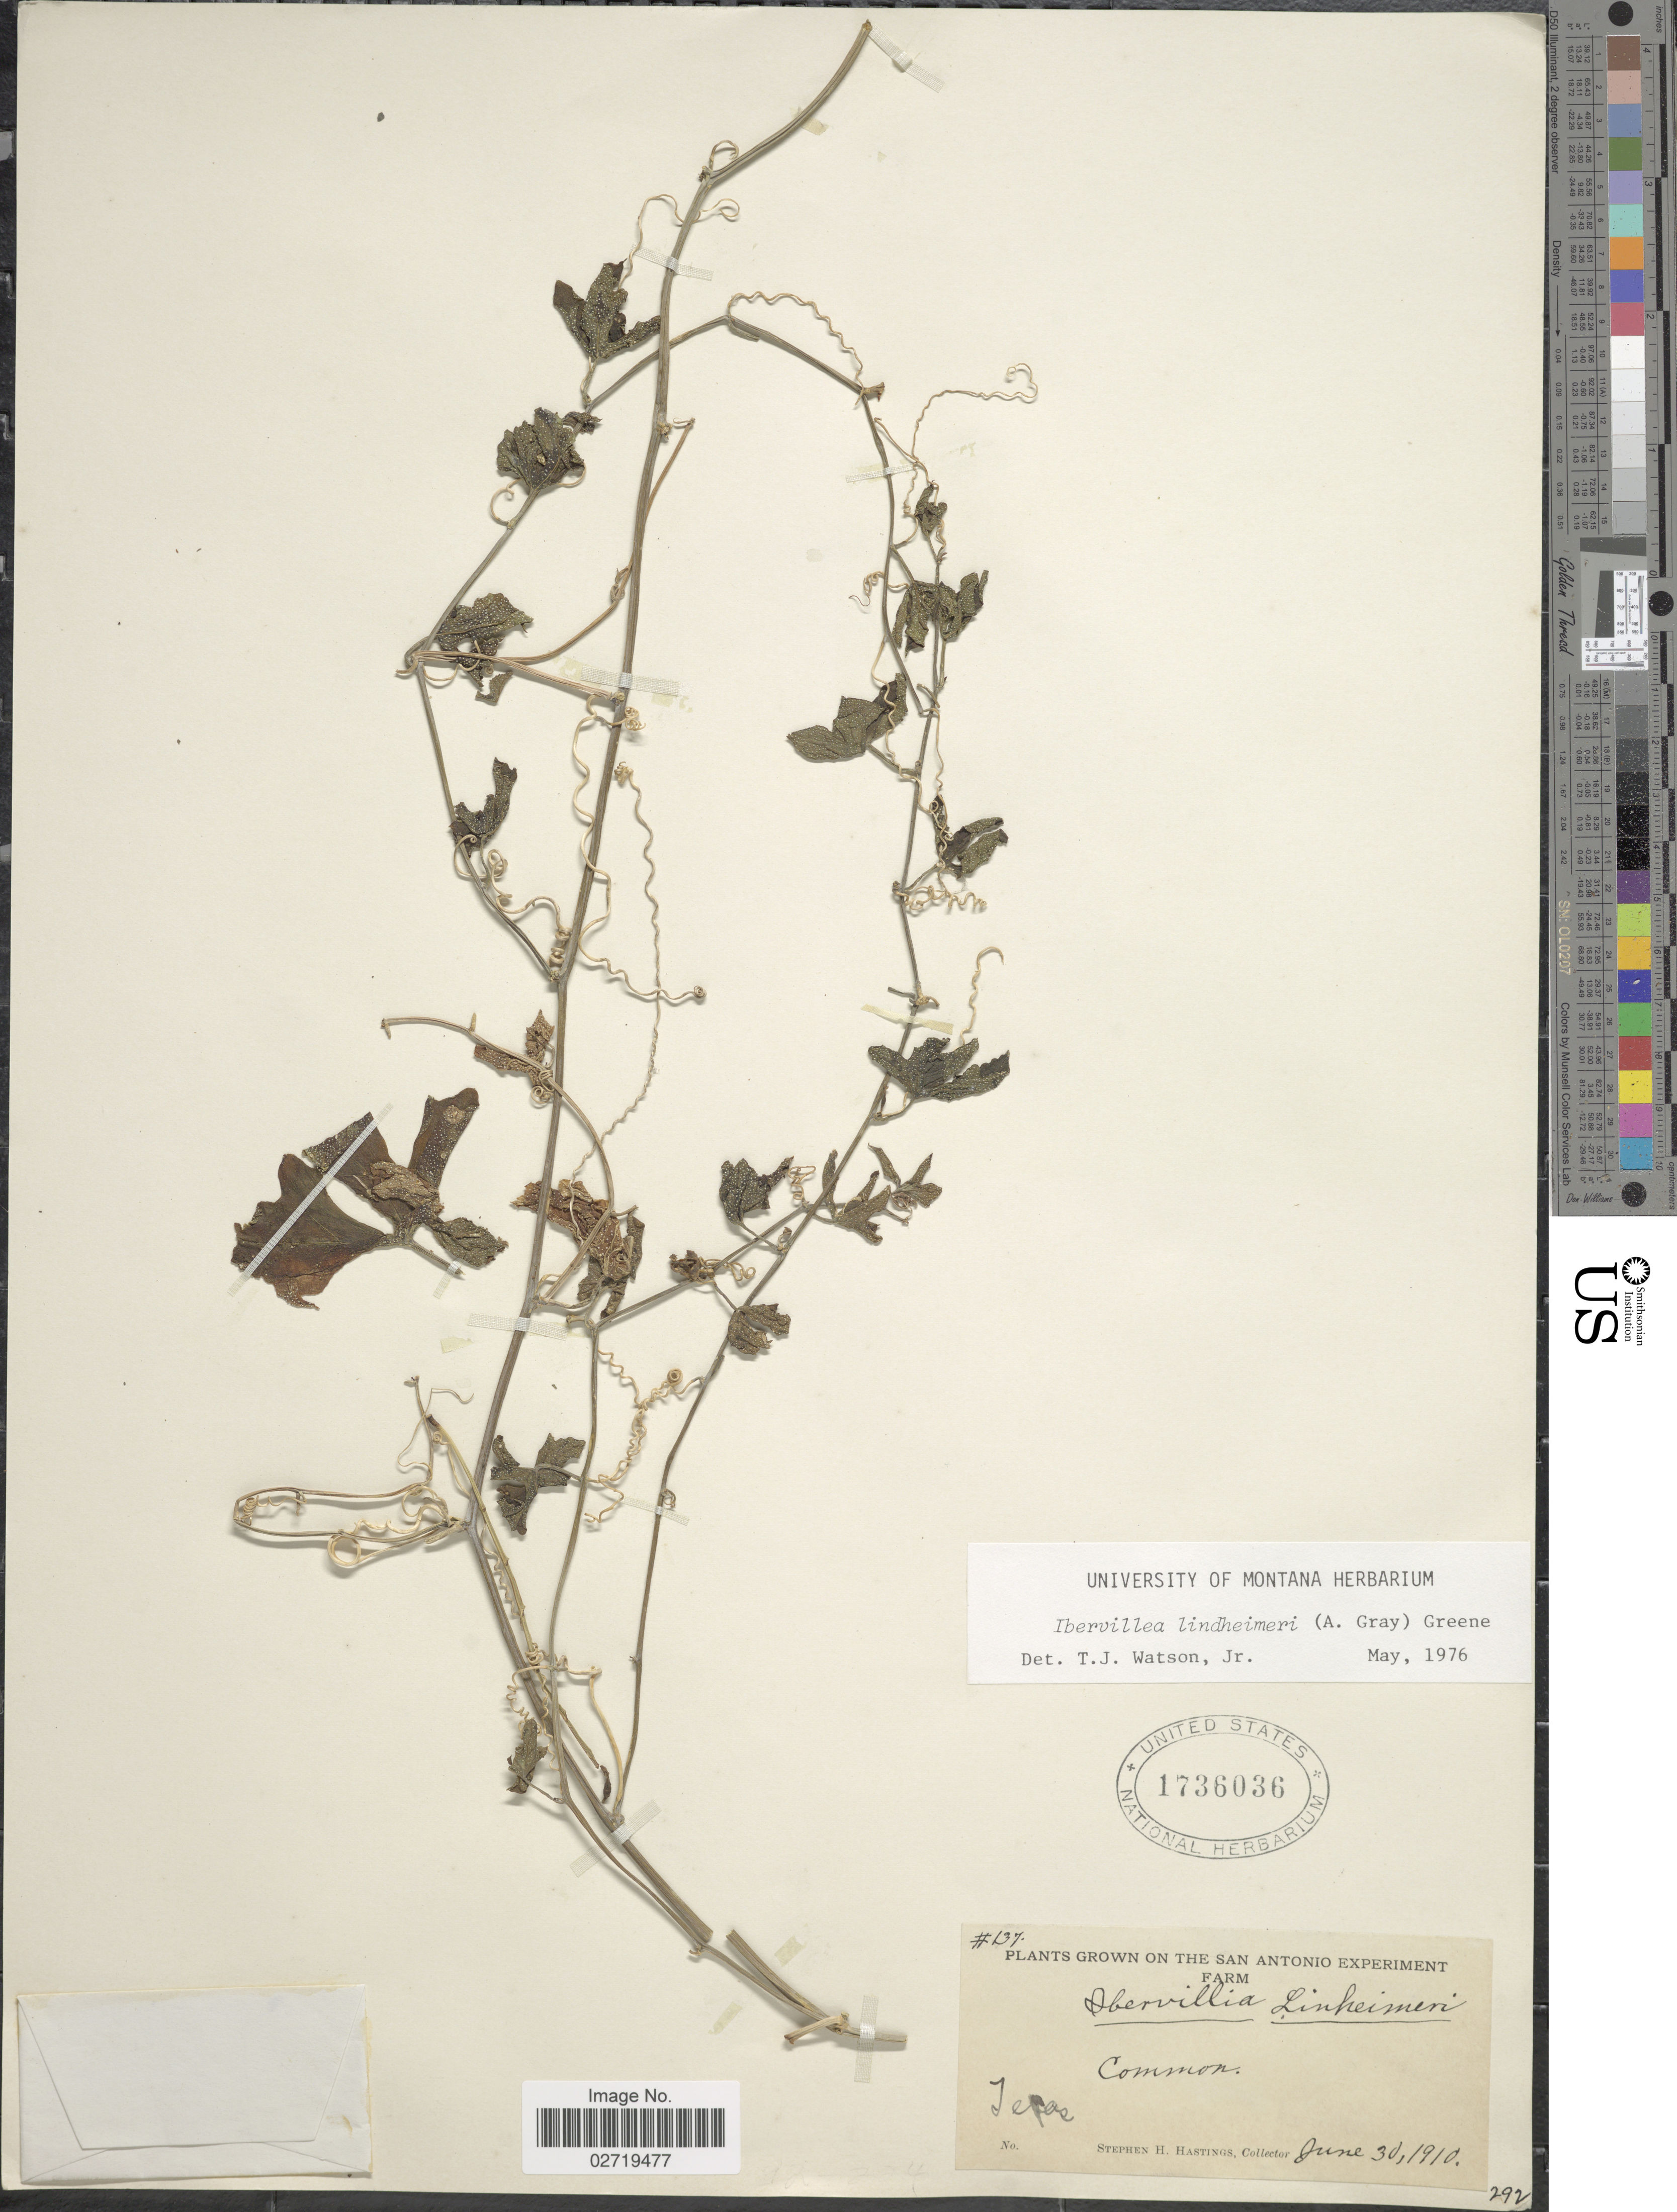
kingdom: Plantae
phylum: Tracheophyta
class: Magnoliopsida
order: Cucurbitales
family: Cucurbitaceae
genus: Ibervillea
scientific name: Ibervillea lindheimeri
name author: (A. Gray) Greene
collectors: S. Hastings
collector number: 137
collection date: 1910-06-30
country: United States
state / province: Texas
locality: On the San Antonio Experiment Farm, Common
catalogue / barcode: US 1736036